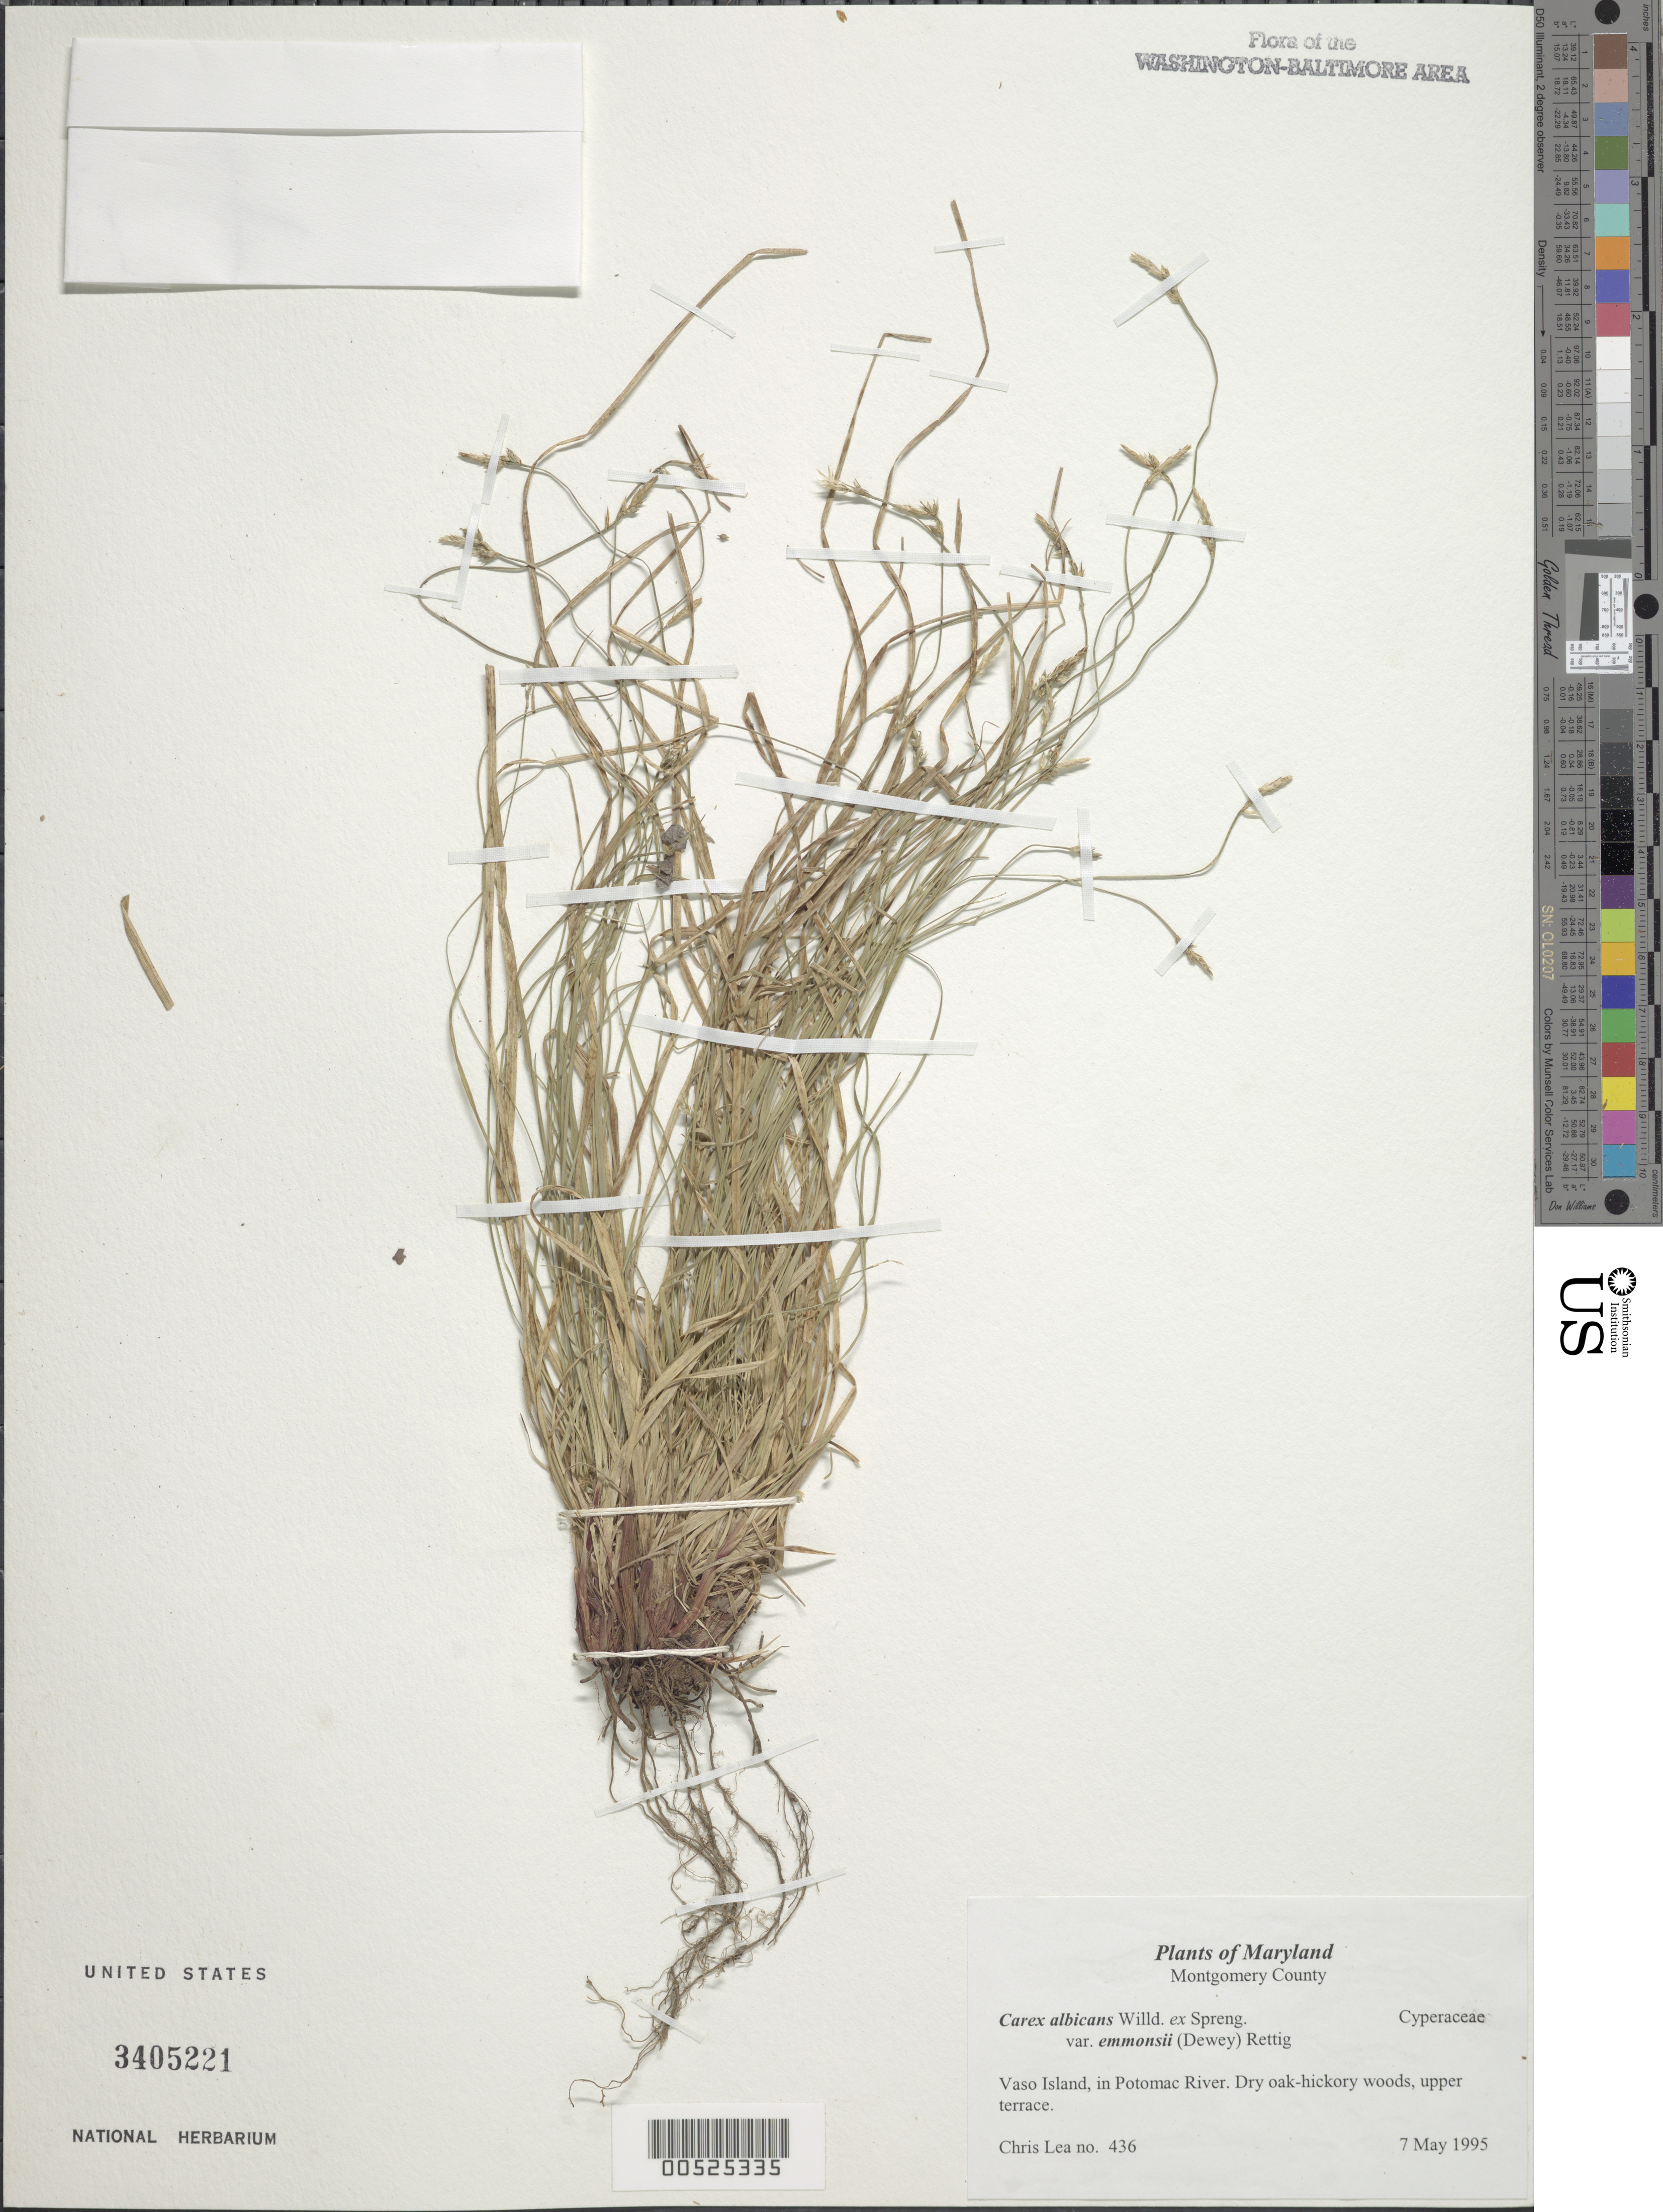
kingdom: Plantae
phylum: Tracheophyta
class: Liliopsida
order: Poales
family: Cyperaceae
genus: Carex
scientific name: Carex emmonsii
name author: Dewey ex Torr.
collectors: C. Lea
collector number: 436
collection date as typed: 01 May 1995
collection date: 1995-05-01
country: United States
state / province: Maryland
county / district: Montgomery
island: Vaso Island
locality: Vaso Island, in Potomac River.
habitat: Dry oak-hickory woods, upper terrace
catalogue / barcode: US 3405221